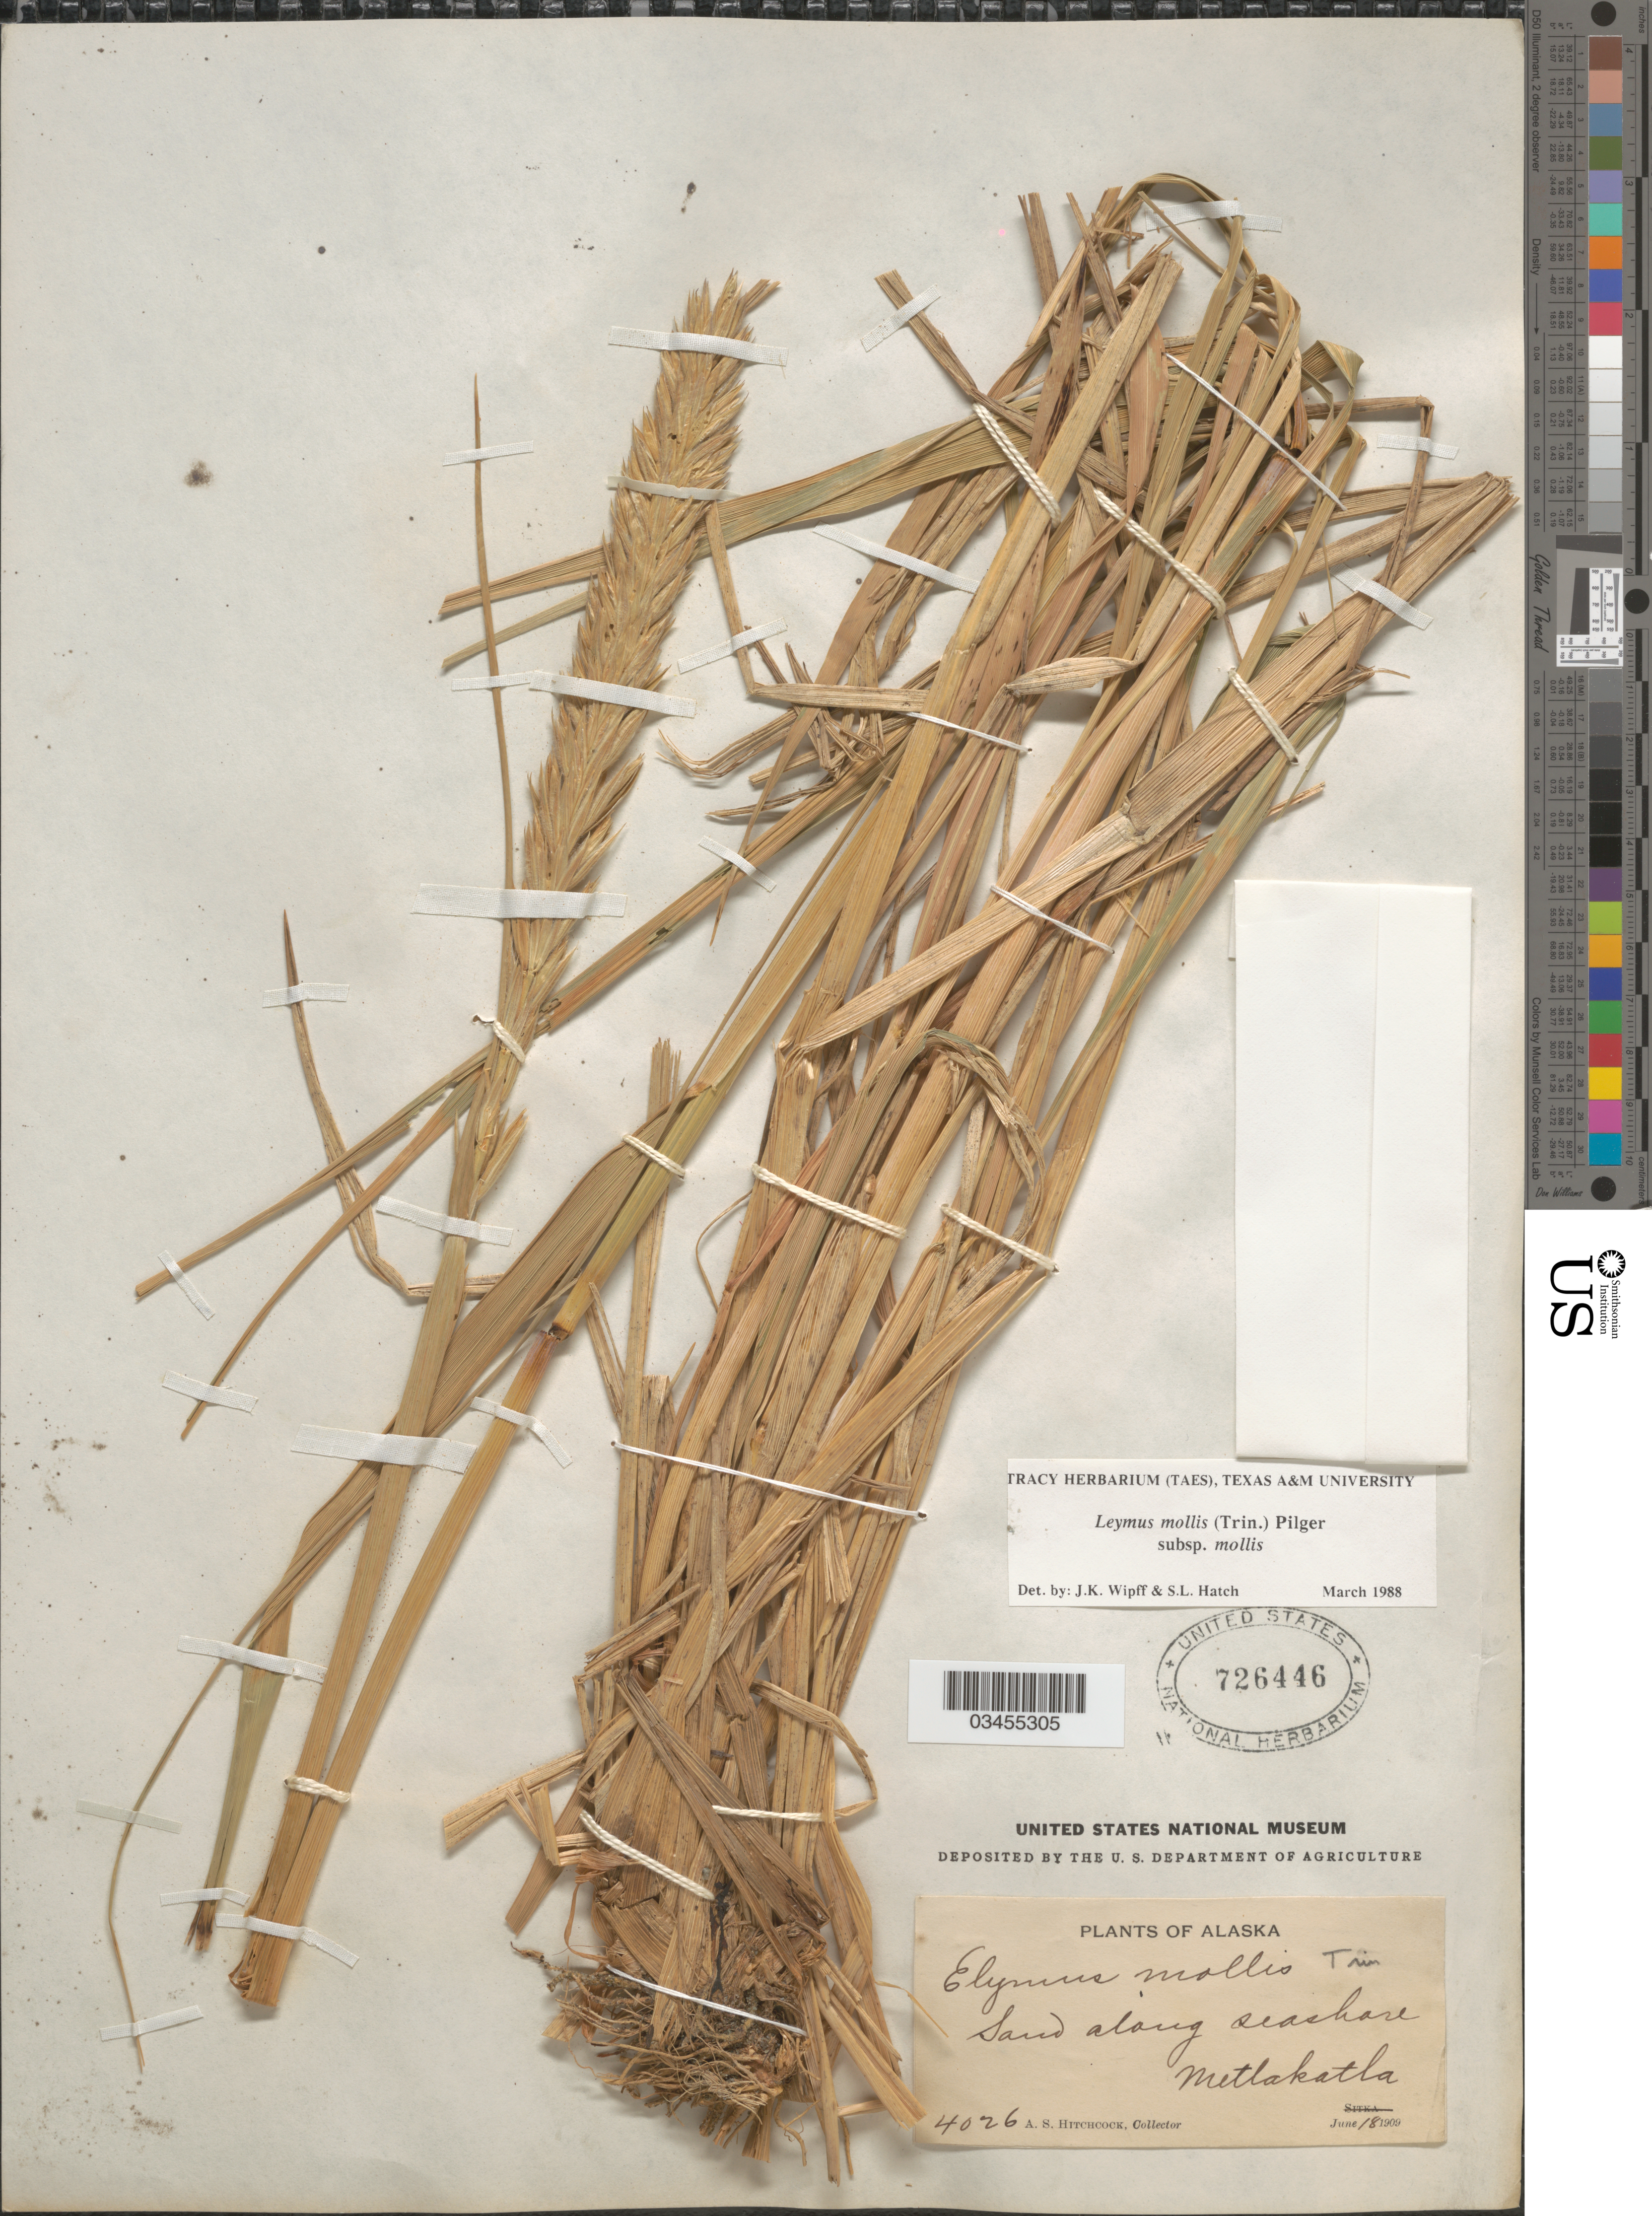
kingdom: Plantae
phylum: Tracheophyta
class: Liliopsida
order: Poales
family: Poaceae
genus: Leymus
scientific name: Leymus mollis subsp. mollis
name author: (Trin.) Pilg.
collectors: A. S. Hitchcock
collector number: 4026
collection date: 1909-06-18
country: United States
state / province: Alaska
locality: Sand along seashore. Metlakatla.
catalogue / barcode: US 726446